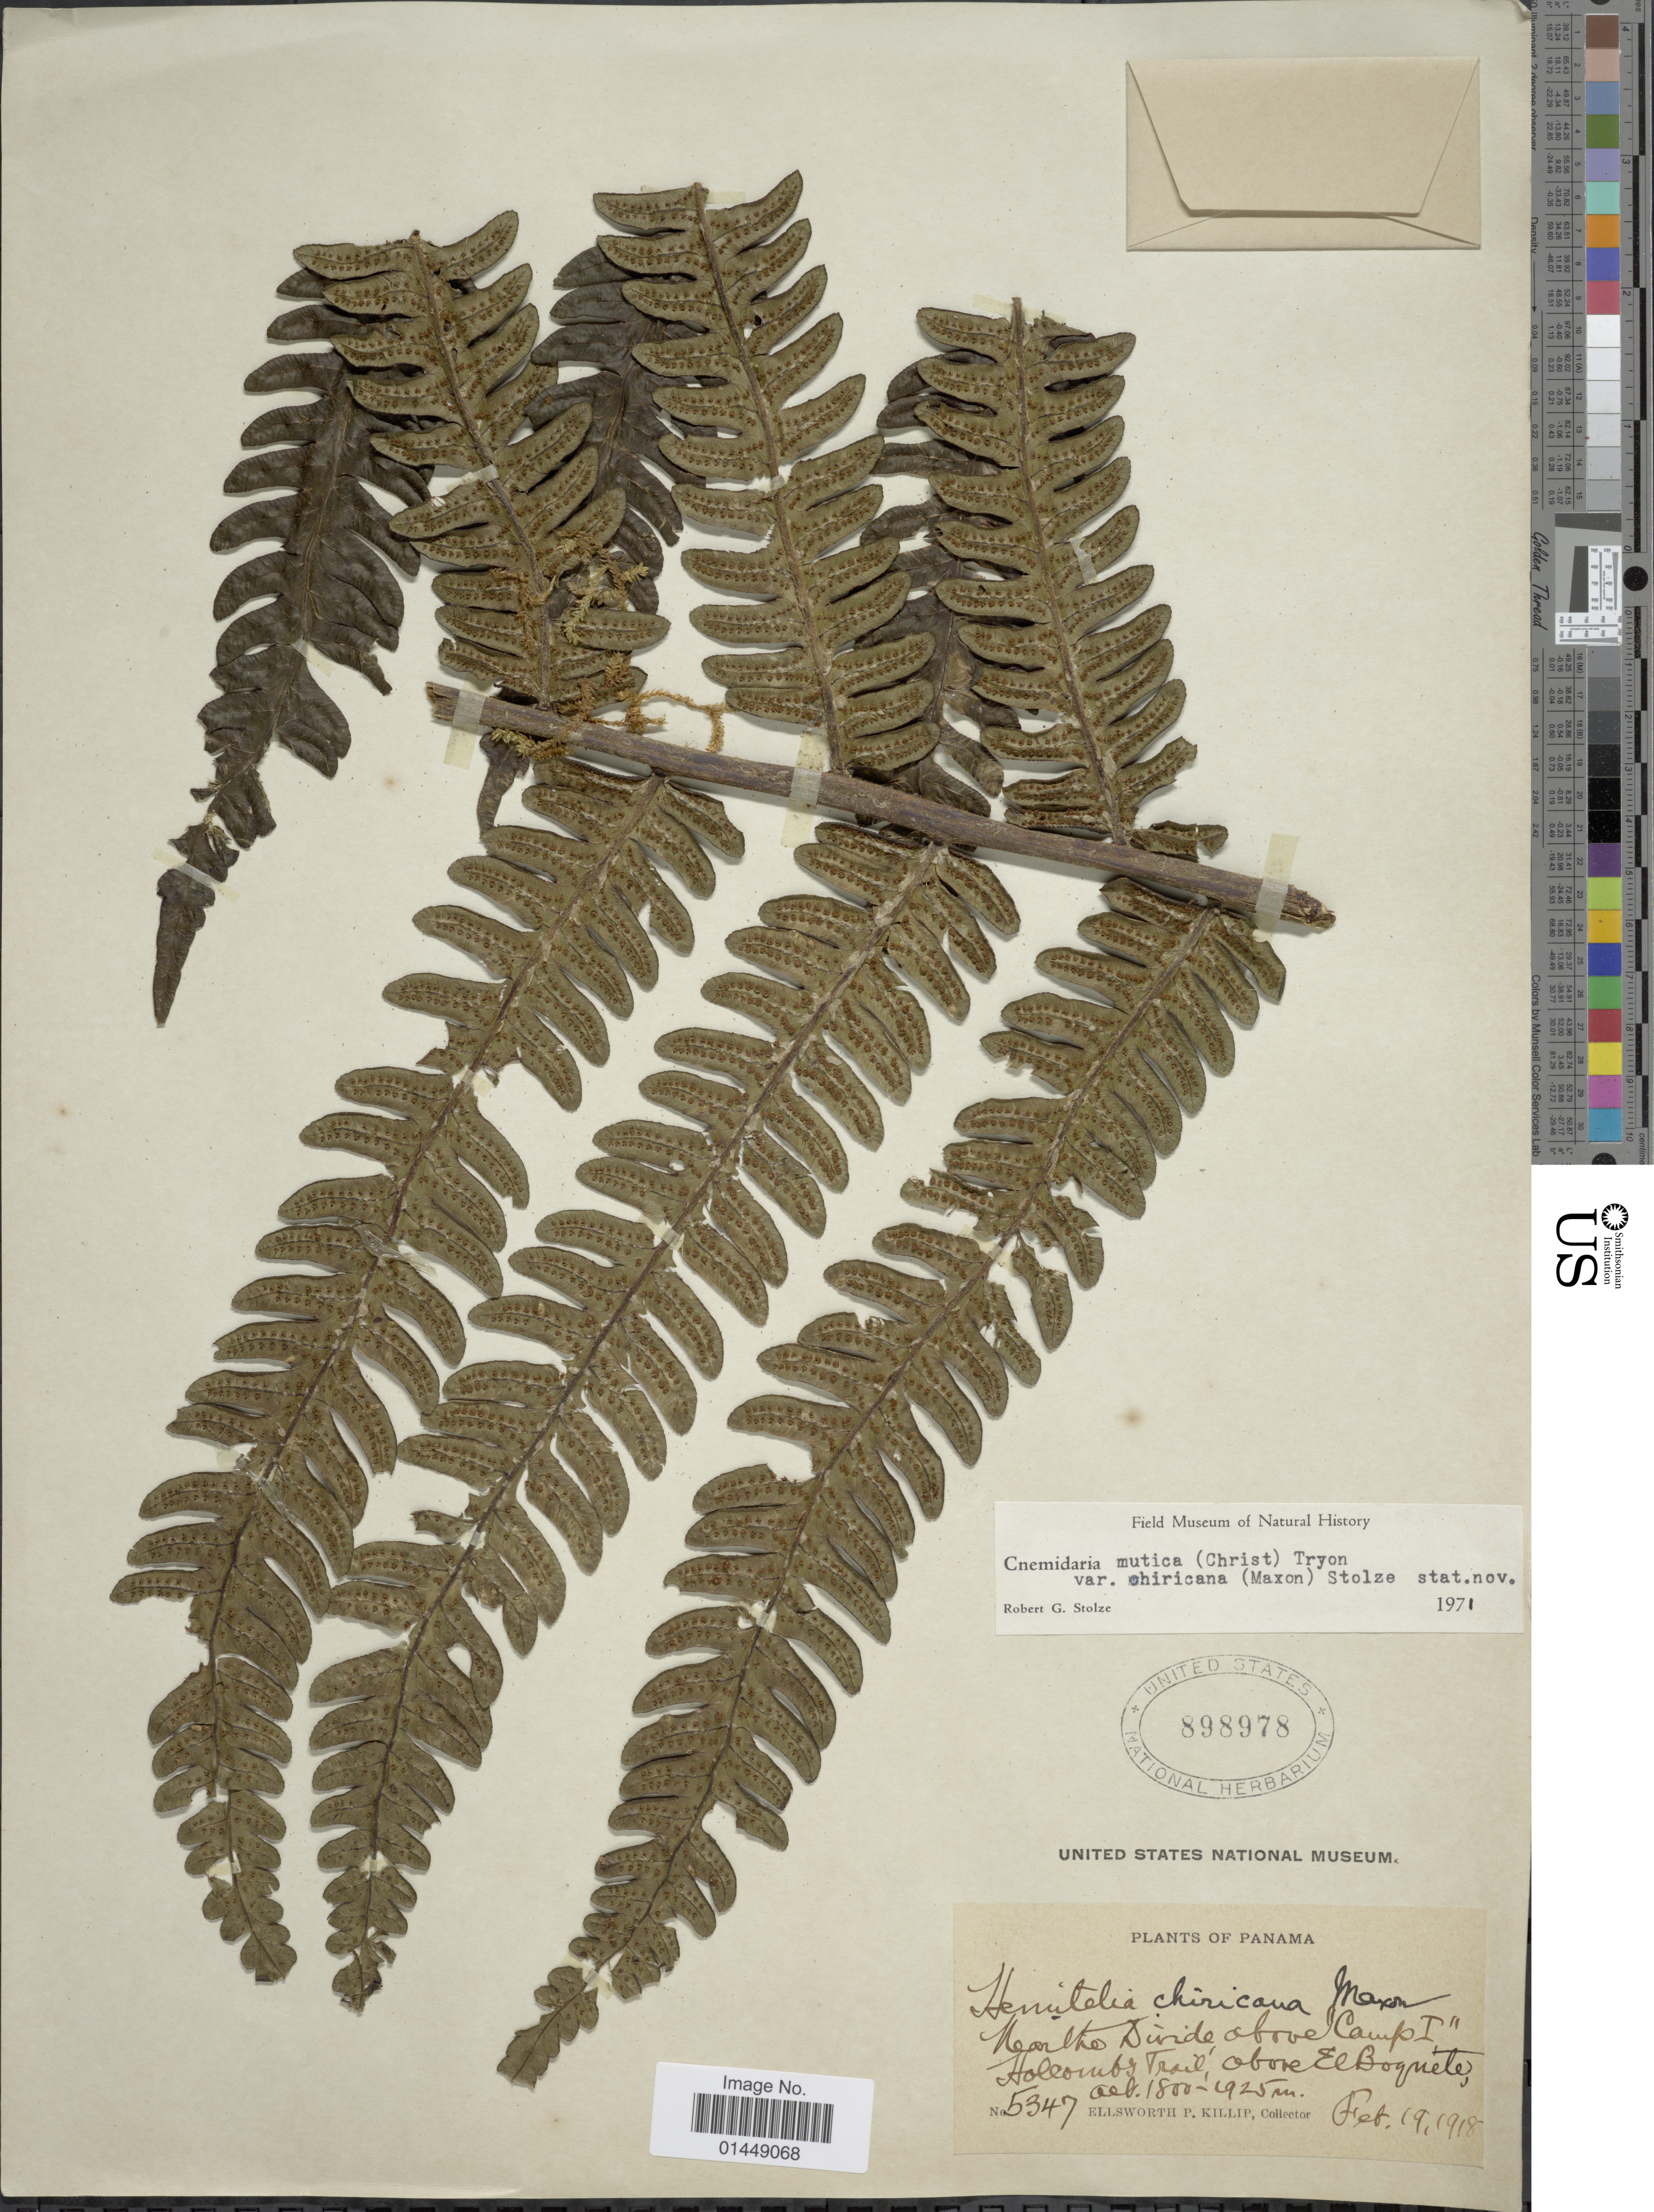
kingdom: Plantae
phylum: Tracheophyta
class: Polypodiopsida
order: Cyatheales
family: Cyatheaceae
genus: Cyathea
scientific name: Cyathea mutica var. chiricana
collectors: E. P. Killip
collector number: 5347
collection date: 1918-02-19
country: Panama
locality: Near the Divide, above "Camp I" Holcombs Trail, above El Boquete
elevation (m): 1800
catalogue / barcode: US 898978